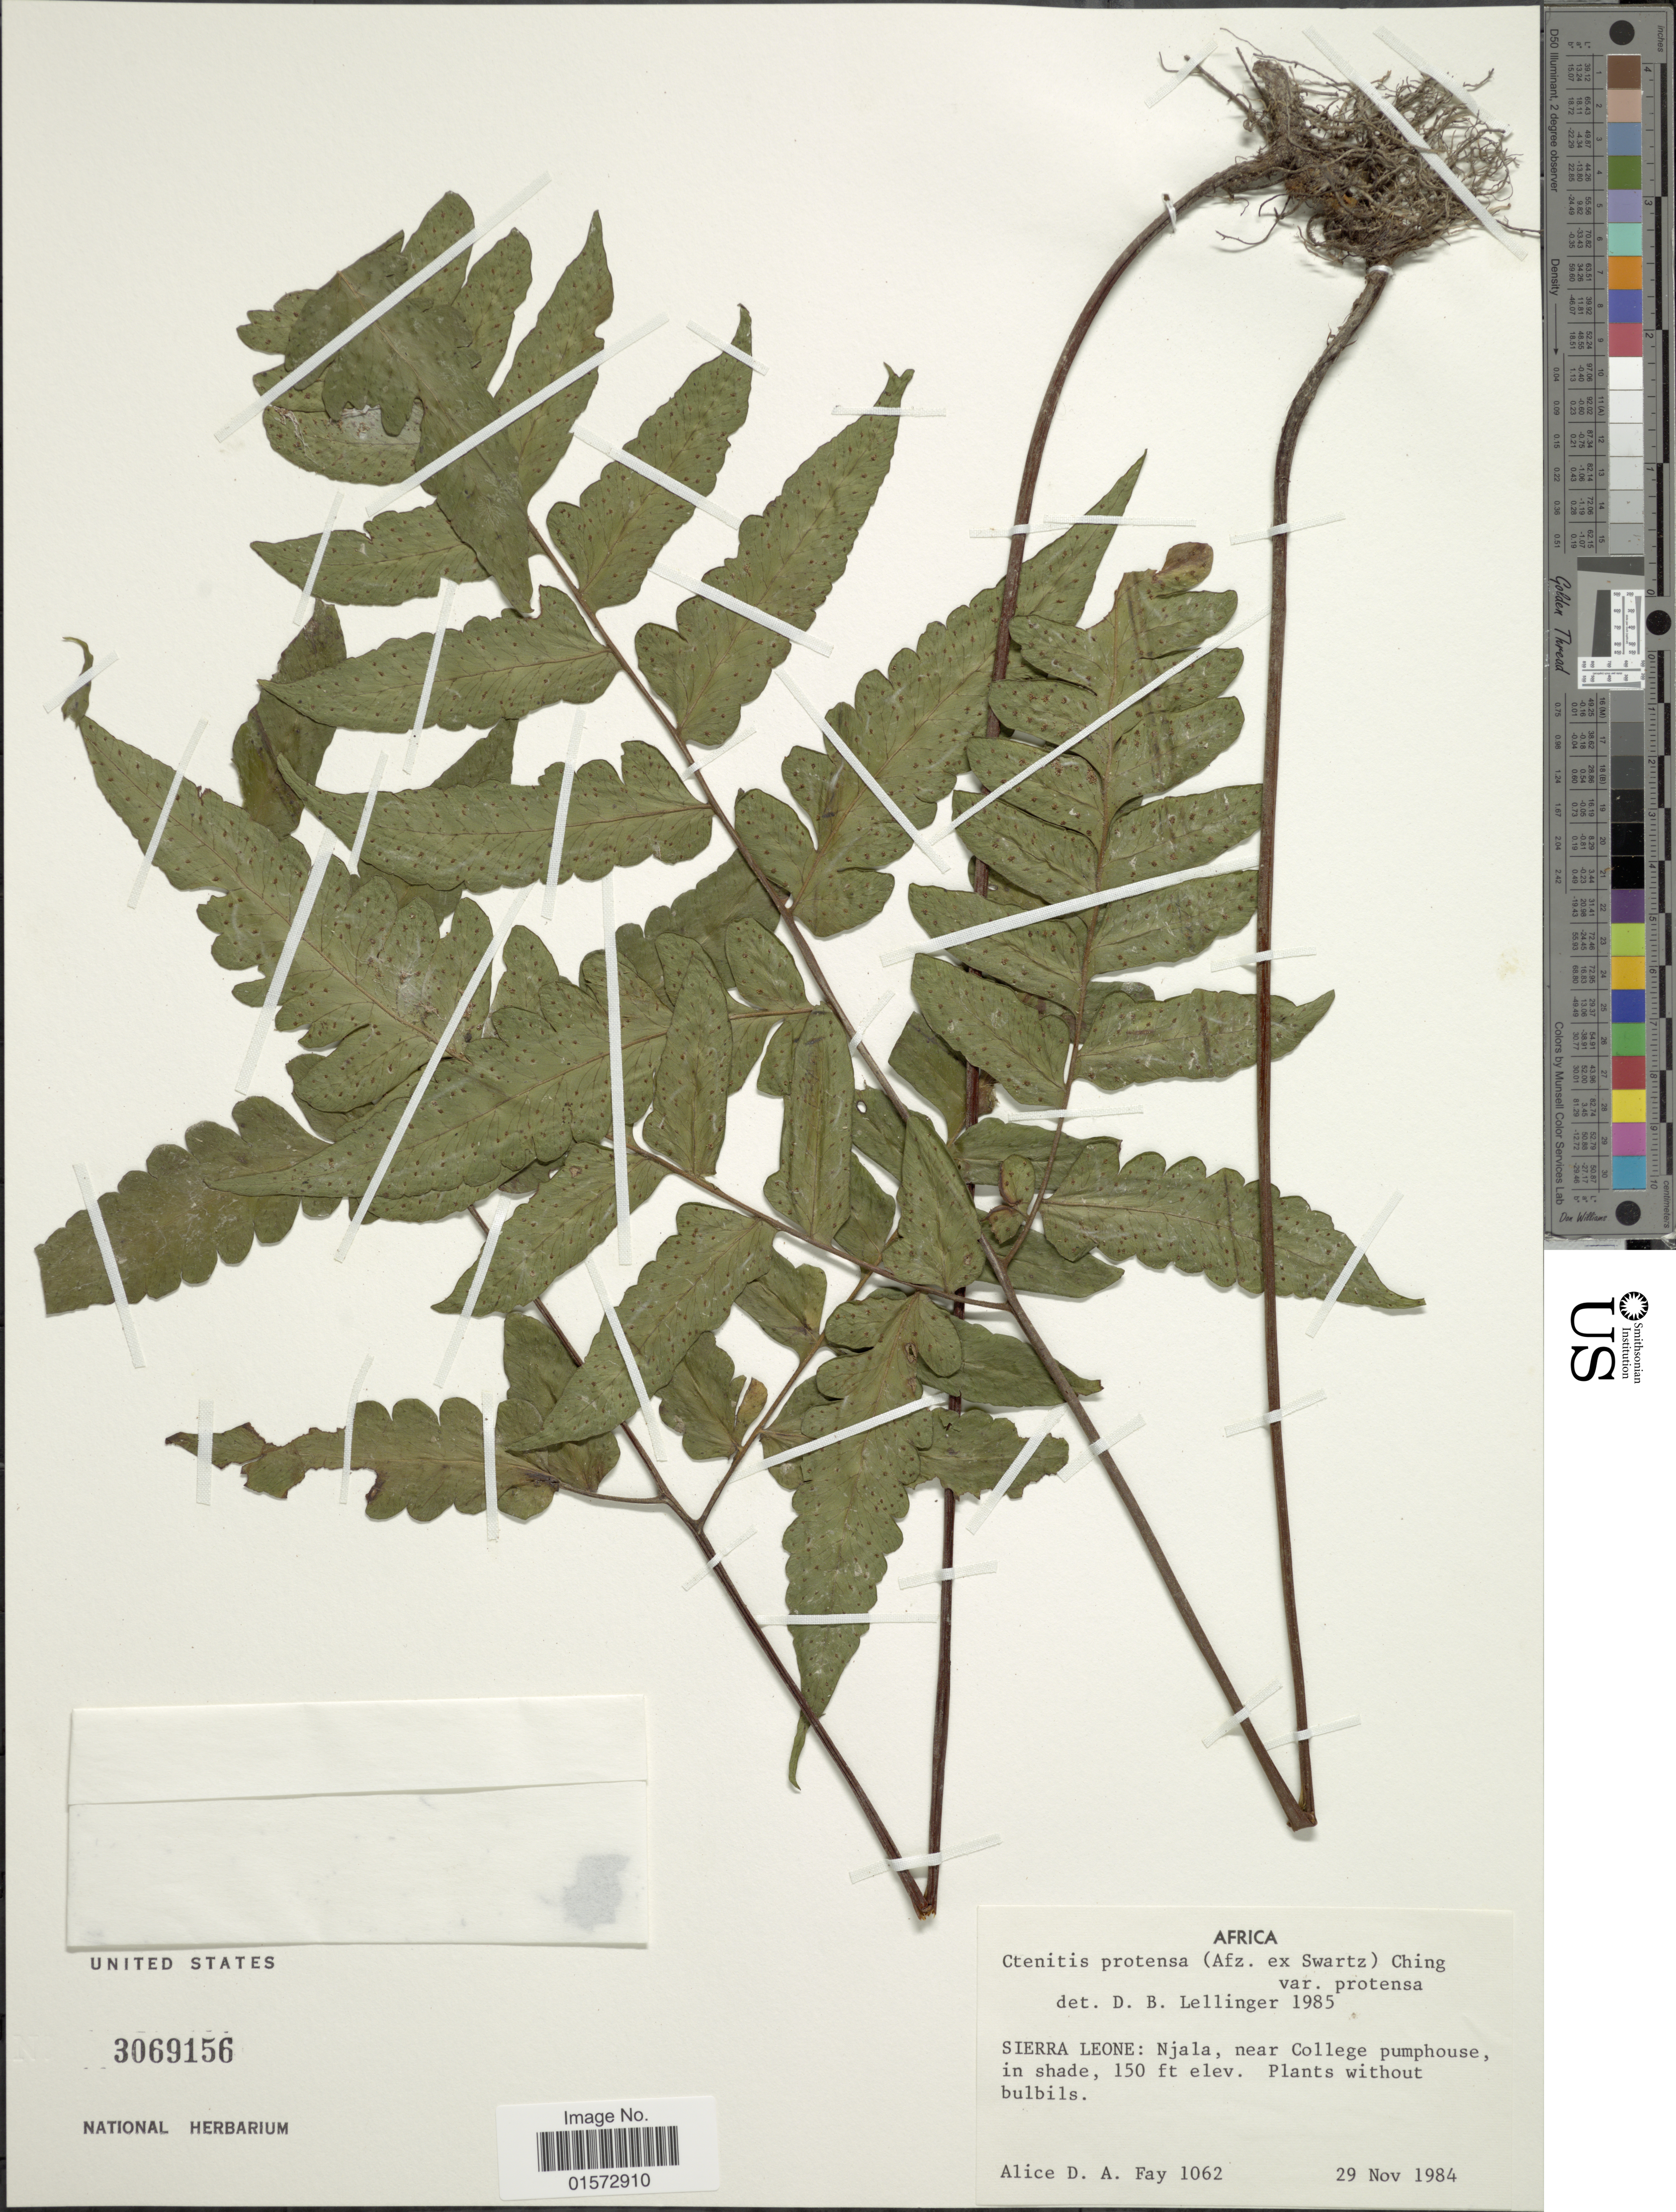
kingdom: Plantae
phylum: Tracheophyta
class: Polypodiopsida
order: Polypodiales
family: Tectariaceae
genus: Triplophyllum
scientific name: Triplophyllum jenseniae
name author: (C. Chr.)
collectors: A. Fay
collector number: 1062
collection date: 1984-11-29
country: Sierra Leone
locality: Africa, Njala, near College pumphouse, in shade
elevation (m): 46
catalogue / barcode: US 3069156